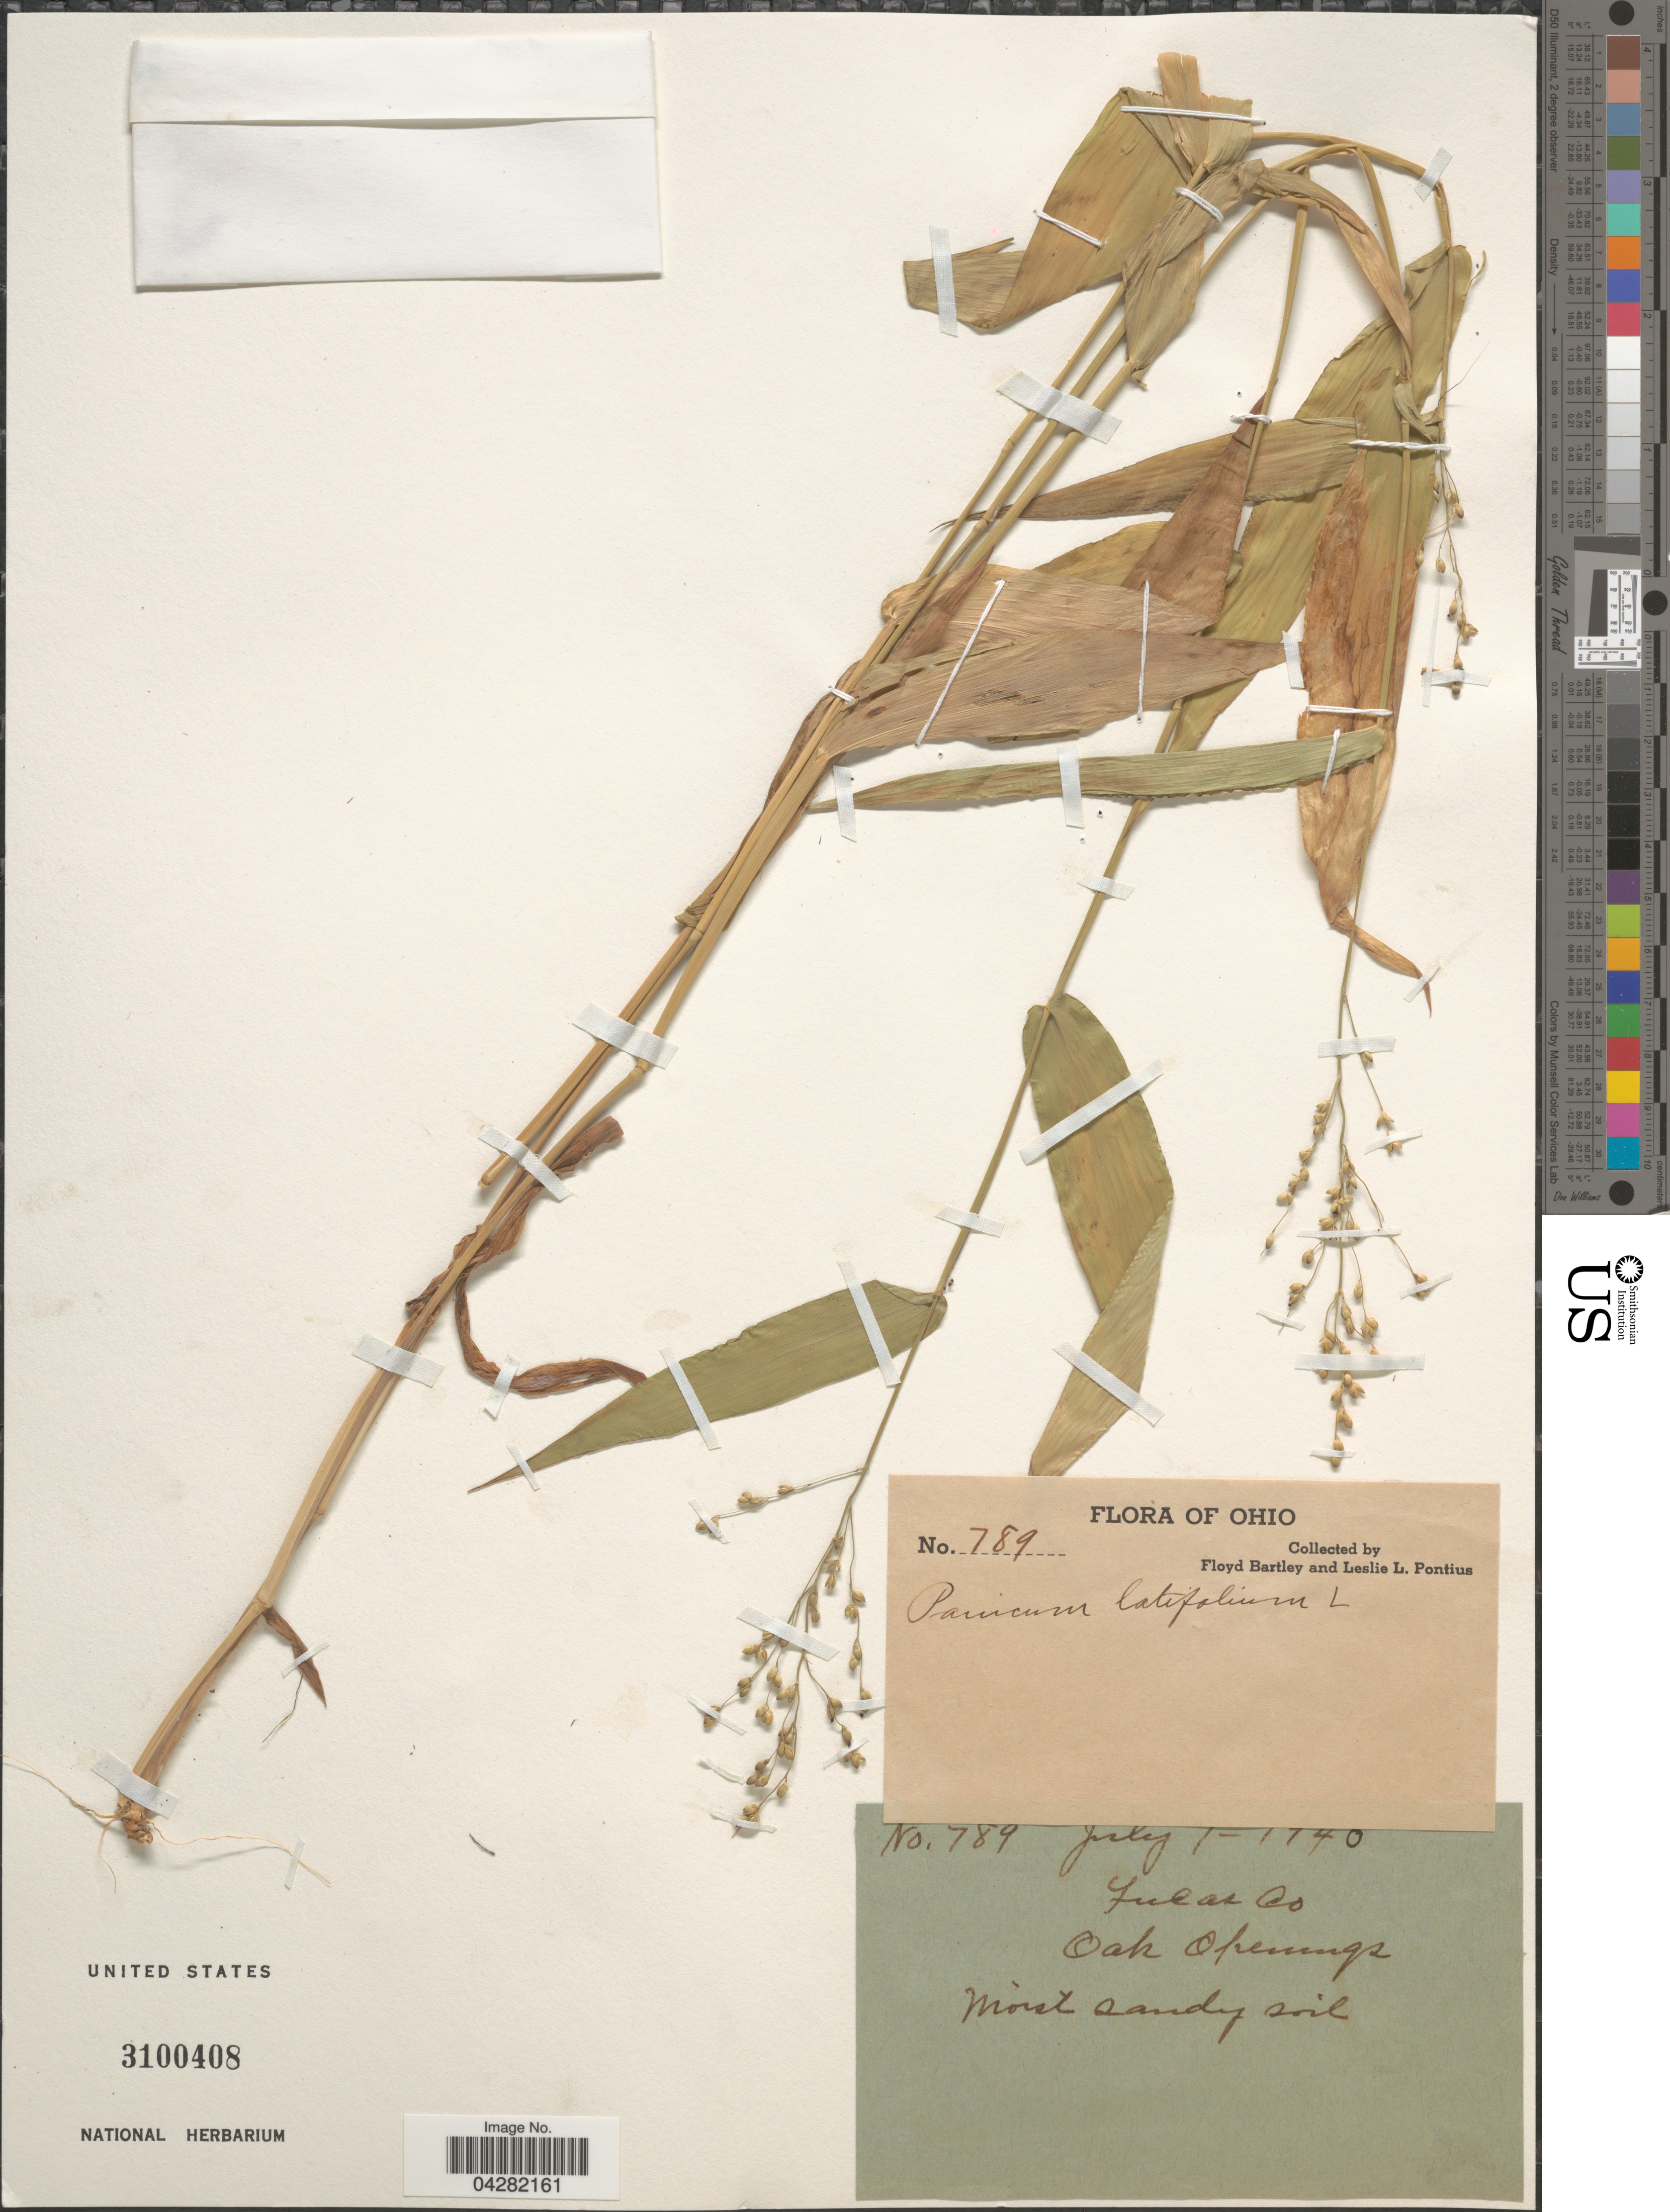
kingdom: Plantae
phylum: Tracheophyta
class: Liliopsida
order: Poales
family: Poaceae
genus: Dichanthelium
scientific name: Dichanthelium latifolium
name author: (L.) Harvill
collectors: F. Bartley & L. Pontius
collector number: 789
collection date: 1940-07-01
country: United States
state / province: Ohio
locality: Lucas Co. Oak Openings.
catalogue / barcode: US 3100408